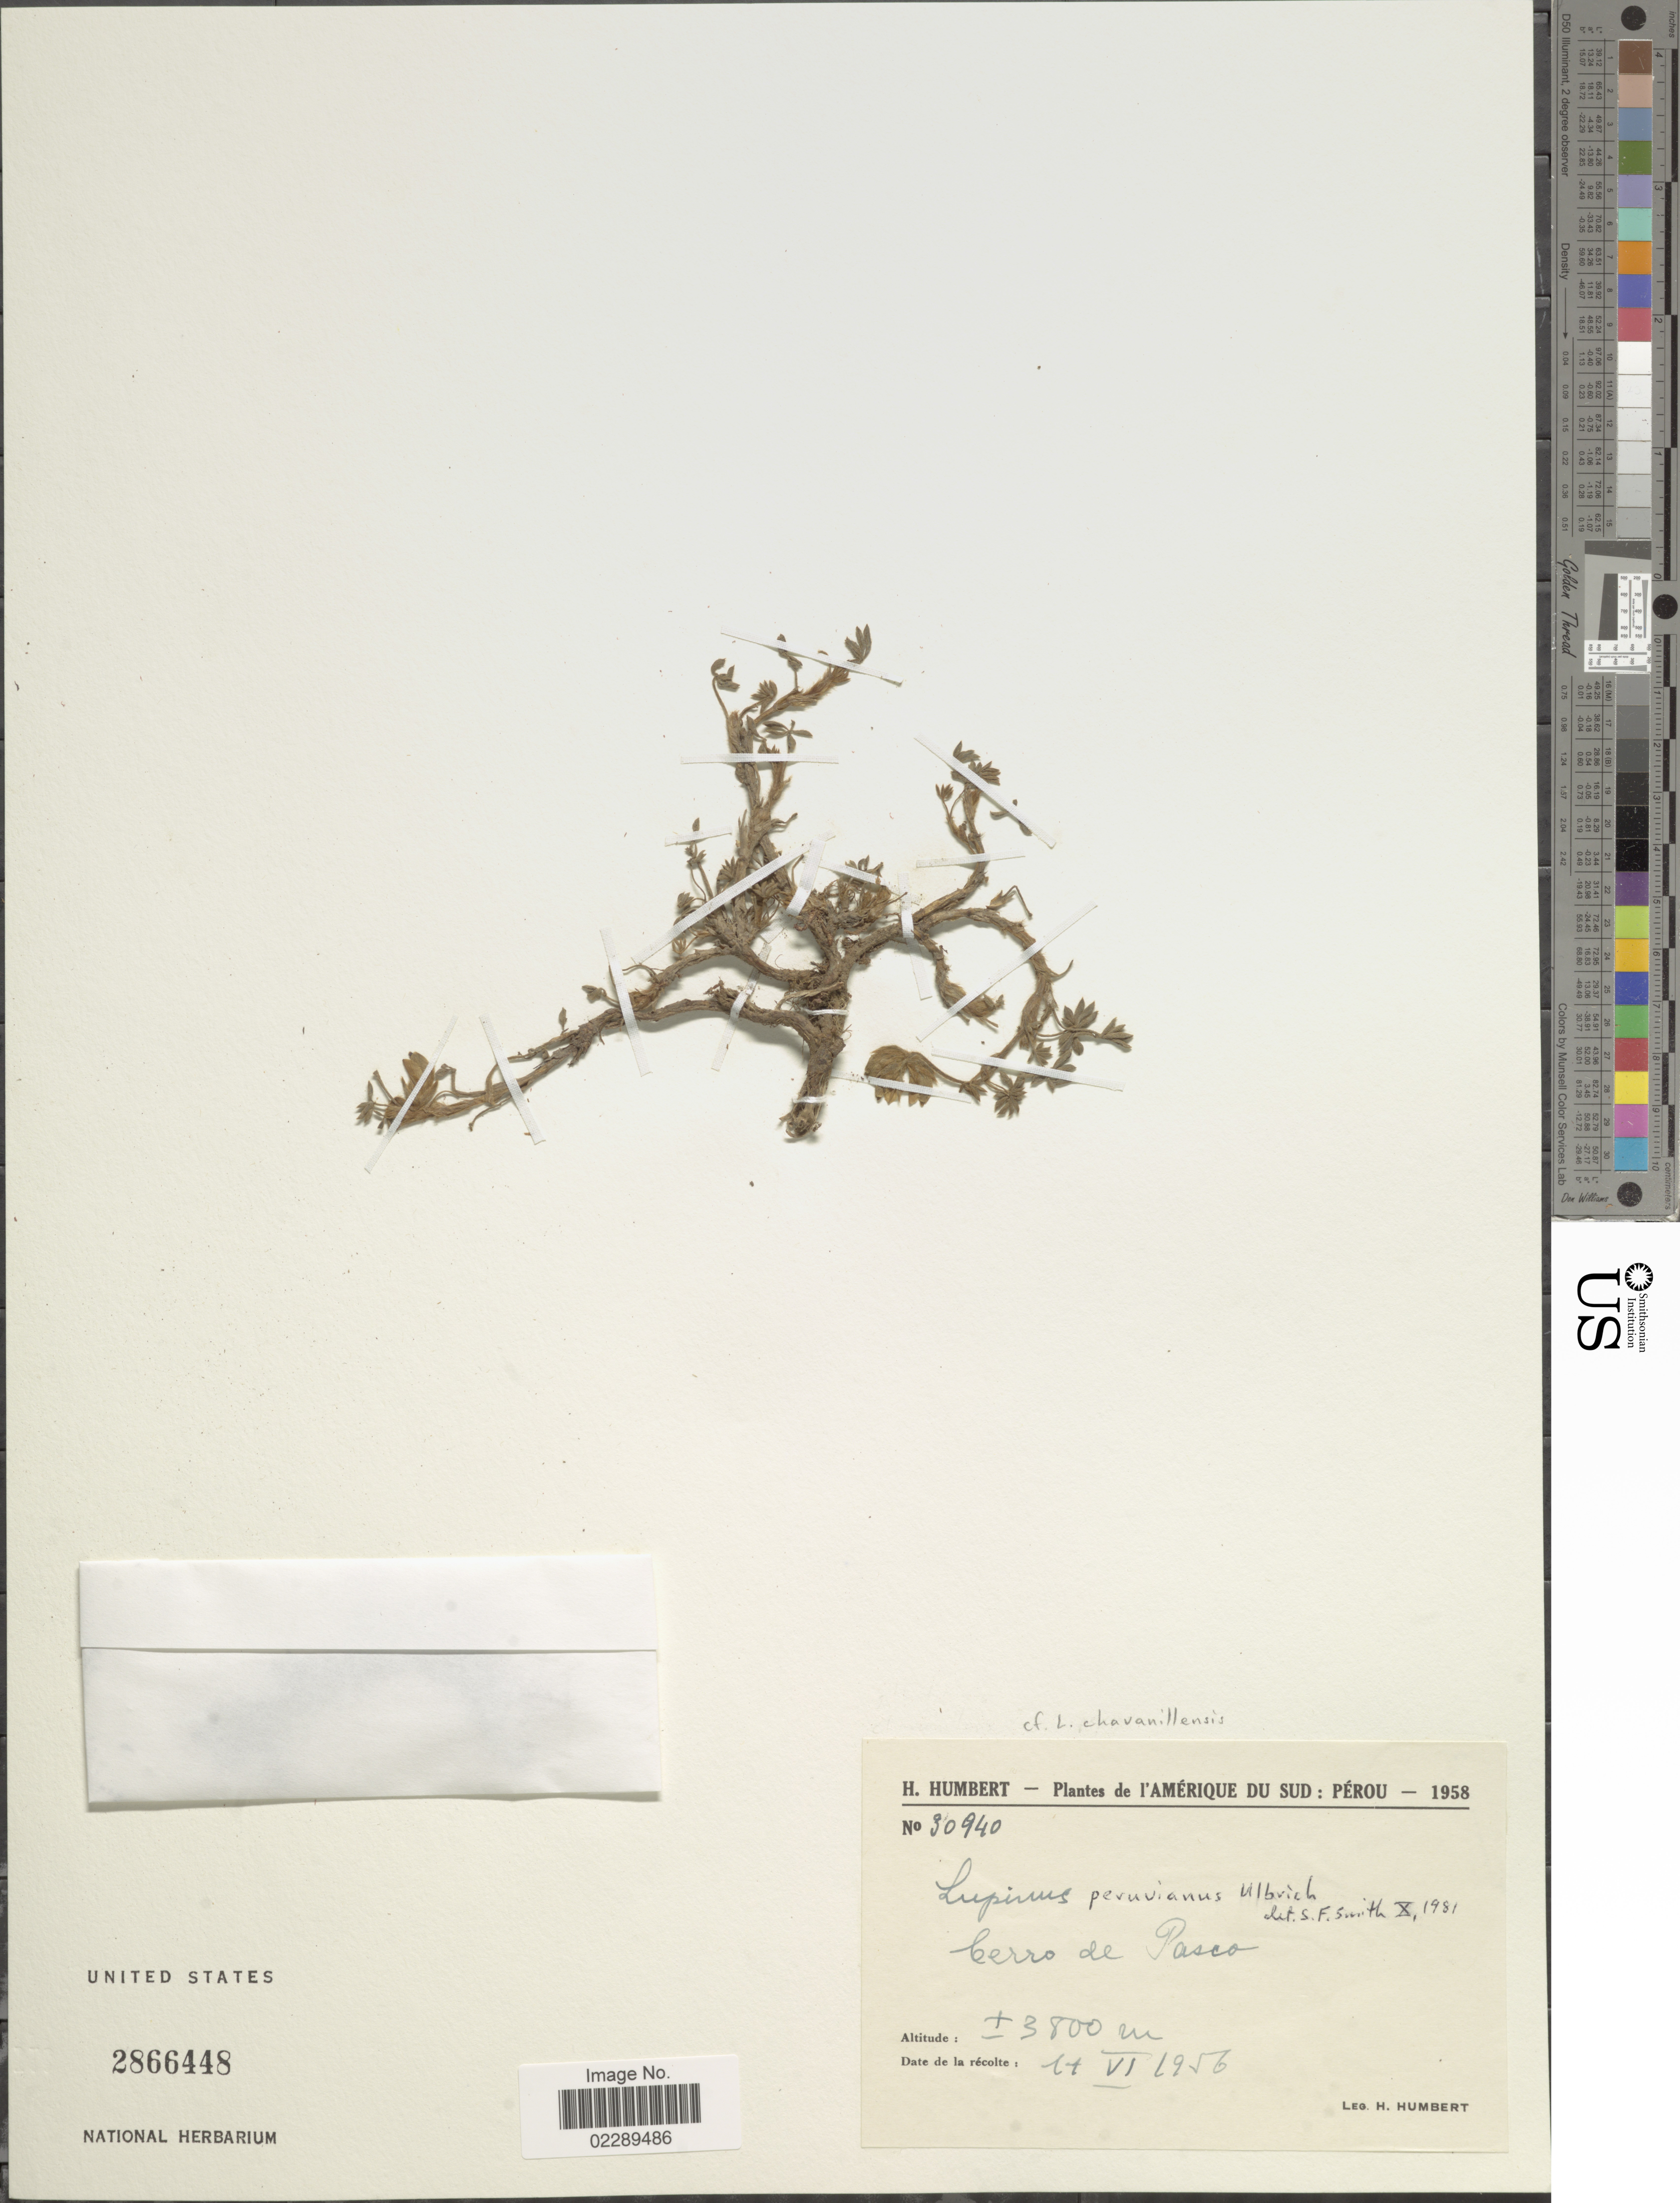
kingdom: Plantae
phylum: Tracheophyta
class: Magnoliopsida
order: Fabales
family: Fabaceae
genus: Lupinus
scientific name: Lupinus peruvianus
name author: Ulbr.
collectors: H. Humbert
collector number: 30940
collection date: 1956-06-14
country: Peru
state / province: Pasco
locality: Cerro de Pasco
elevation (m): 3800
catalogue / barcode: US 2866448